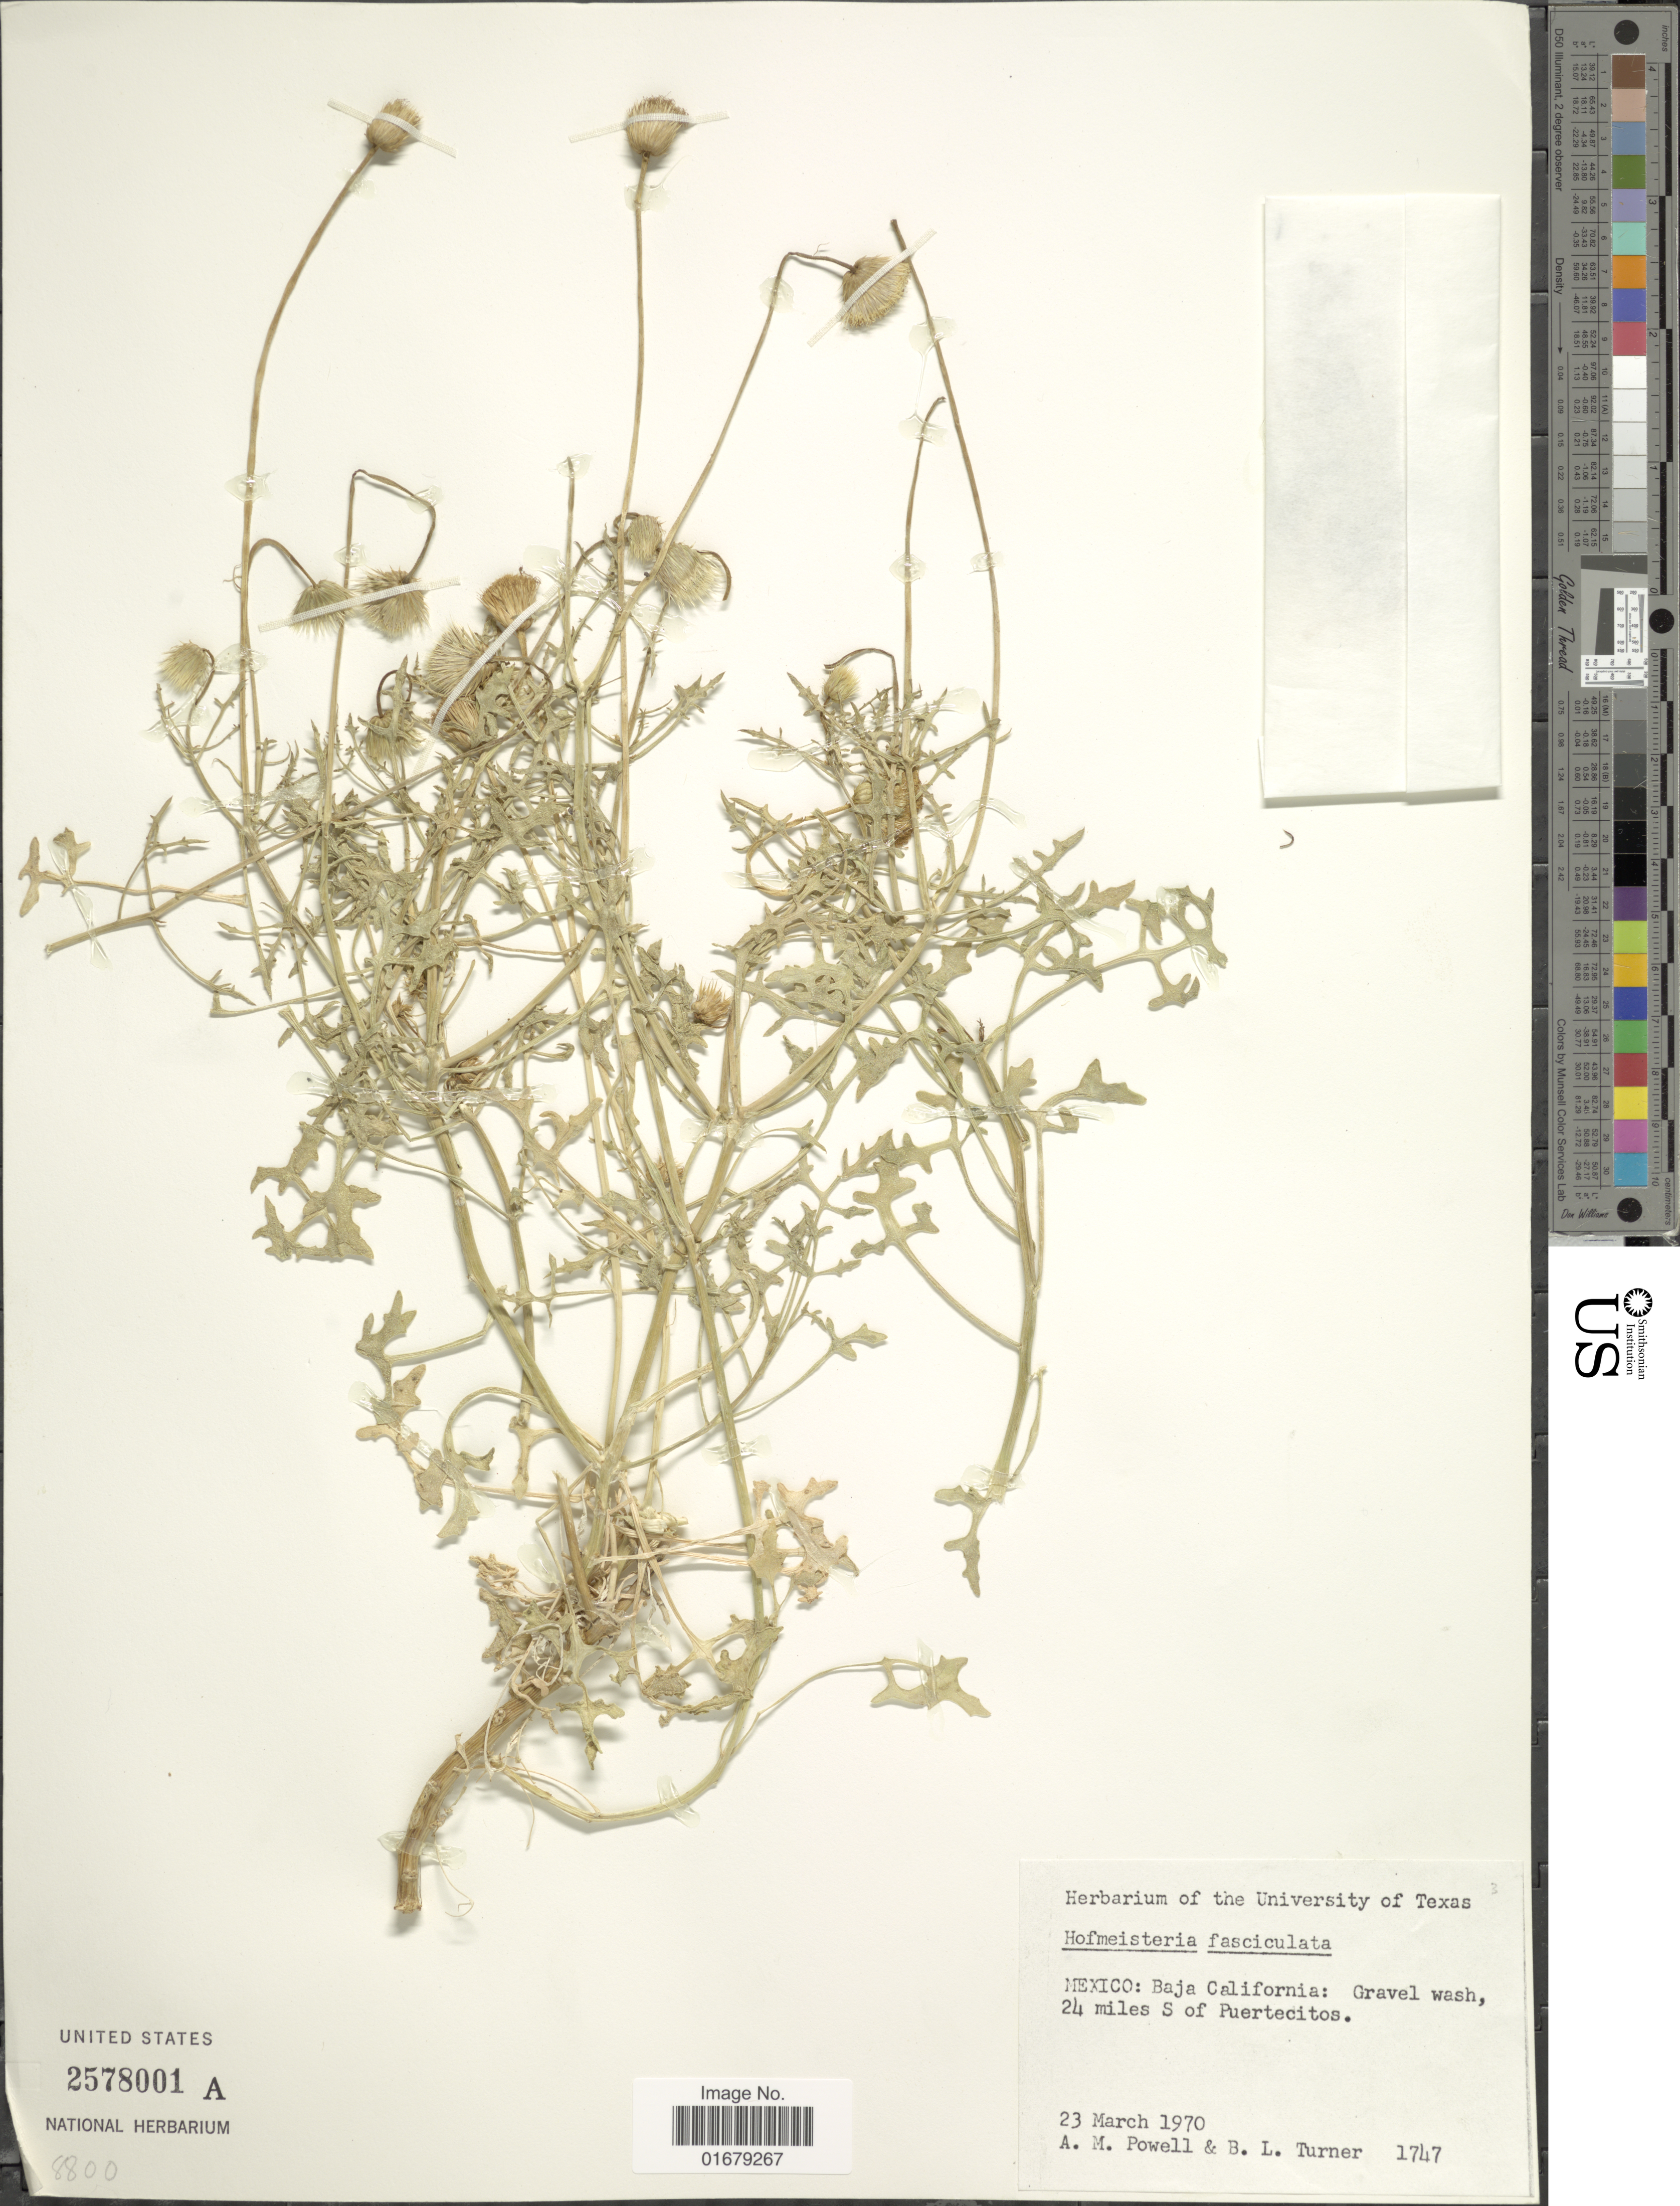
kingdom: Plantae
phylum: Tracheophyta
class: Magnoliopsida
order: Asterales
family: Asteraceae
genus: Hofmeisteria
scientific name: Hofmeisteria fasciculata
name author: (Benth.) Walp.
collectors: A. M. Powell & B. L. Turner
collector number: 1747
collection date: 1970-03-23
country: Mexico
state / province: Baja California Norte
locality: Gravel wash, 24 miels S of Puertecitos.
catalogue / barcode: US 2578001A